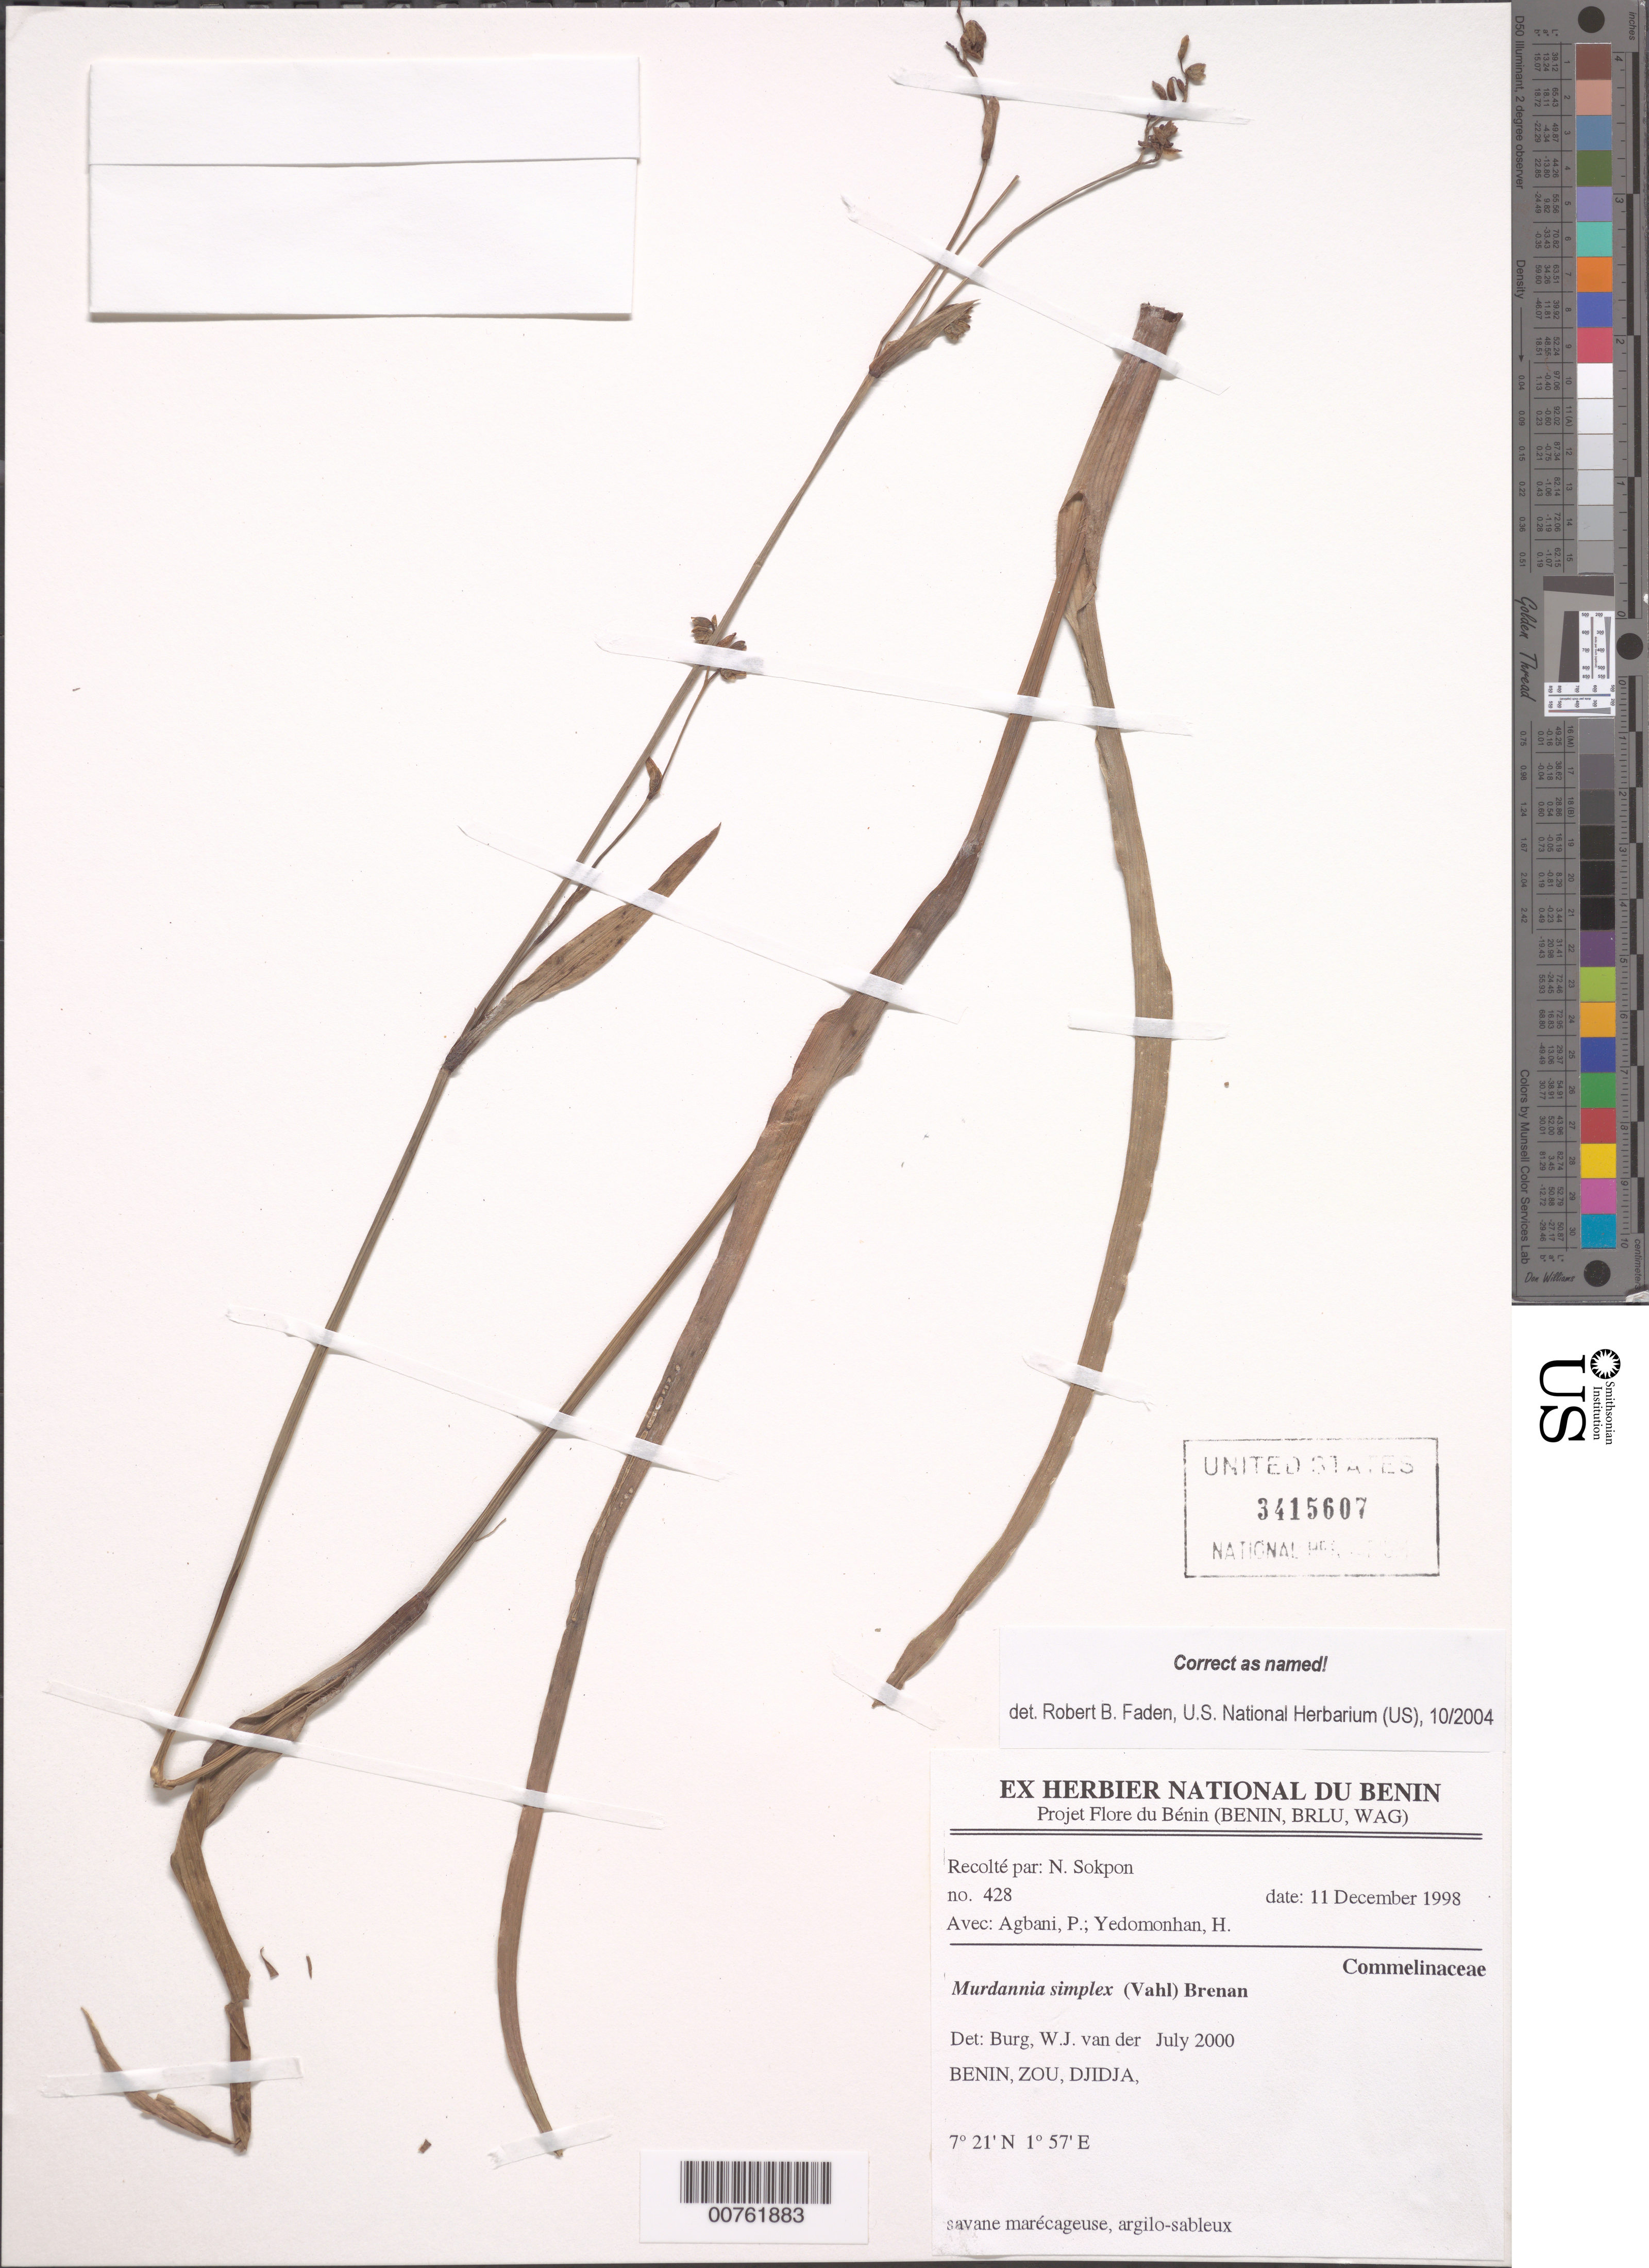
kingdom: Plantae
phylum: Tracheophyta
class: Liliopsida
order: Commelinales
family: Commelinaceae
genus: Murdannia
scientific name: Murdannia simplex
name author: (Vahl) Brenan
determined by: Faden, Robert B., (US), Smithsonian Institution - National Museum of Natural History (UNITED STATES)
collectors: N. Sokpon, P. Agbani & H. Yedomonhan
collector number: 428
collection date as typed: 11 Dec 1998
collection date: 1998-12-11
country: Benin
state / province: Zou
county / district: Djidja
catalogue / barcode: US 3415607